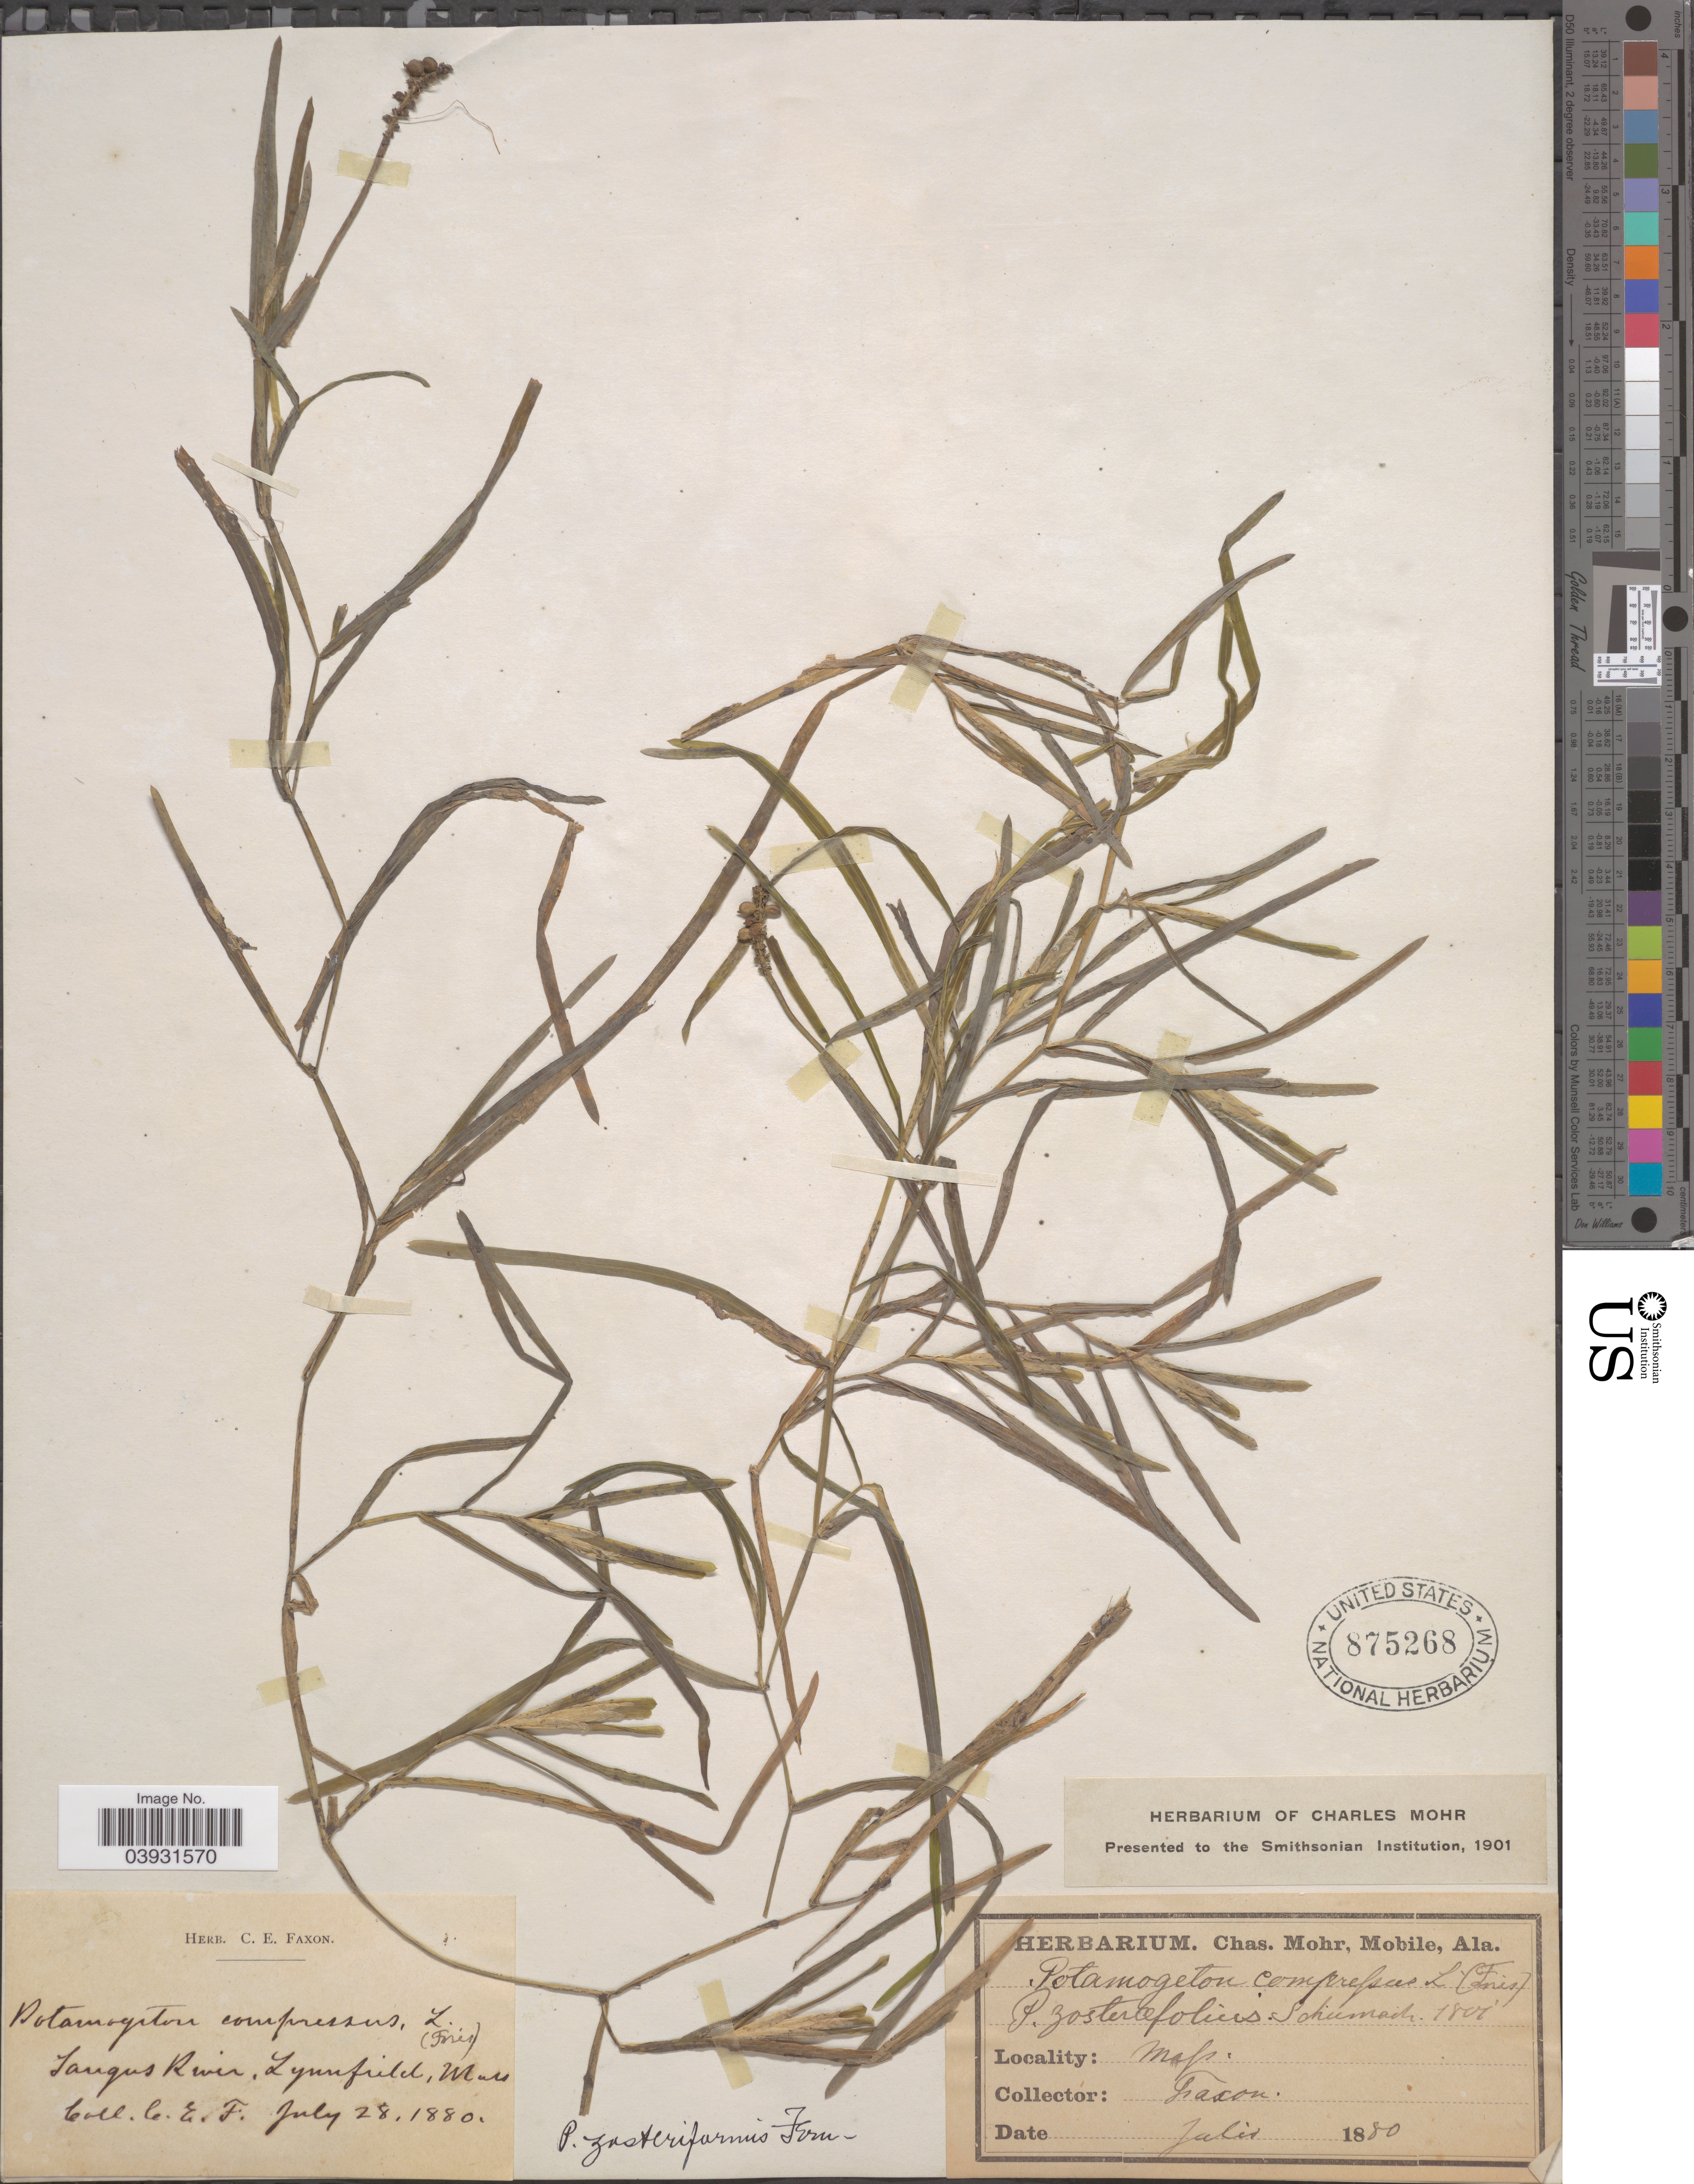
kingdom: Plantae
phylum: Tracheophyta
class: Liliopsida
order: Alismatales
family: Potamogetonaceae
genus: Potamogeton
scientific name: Potamogeton zosterifolius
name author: Schumach.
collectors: C. Faxon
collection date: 1880-07-28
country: United States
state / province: Massachusetts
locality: Saugus River, Lynnfield.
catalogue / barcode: US 875268